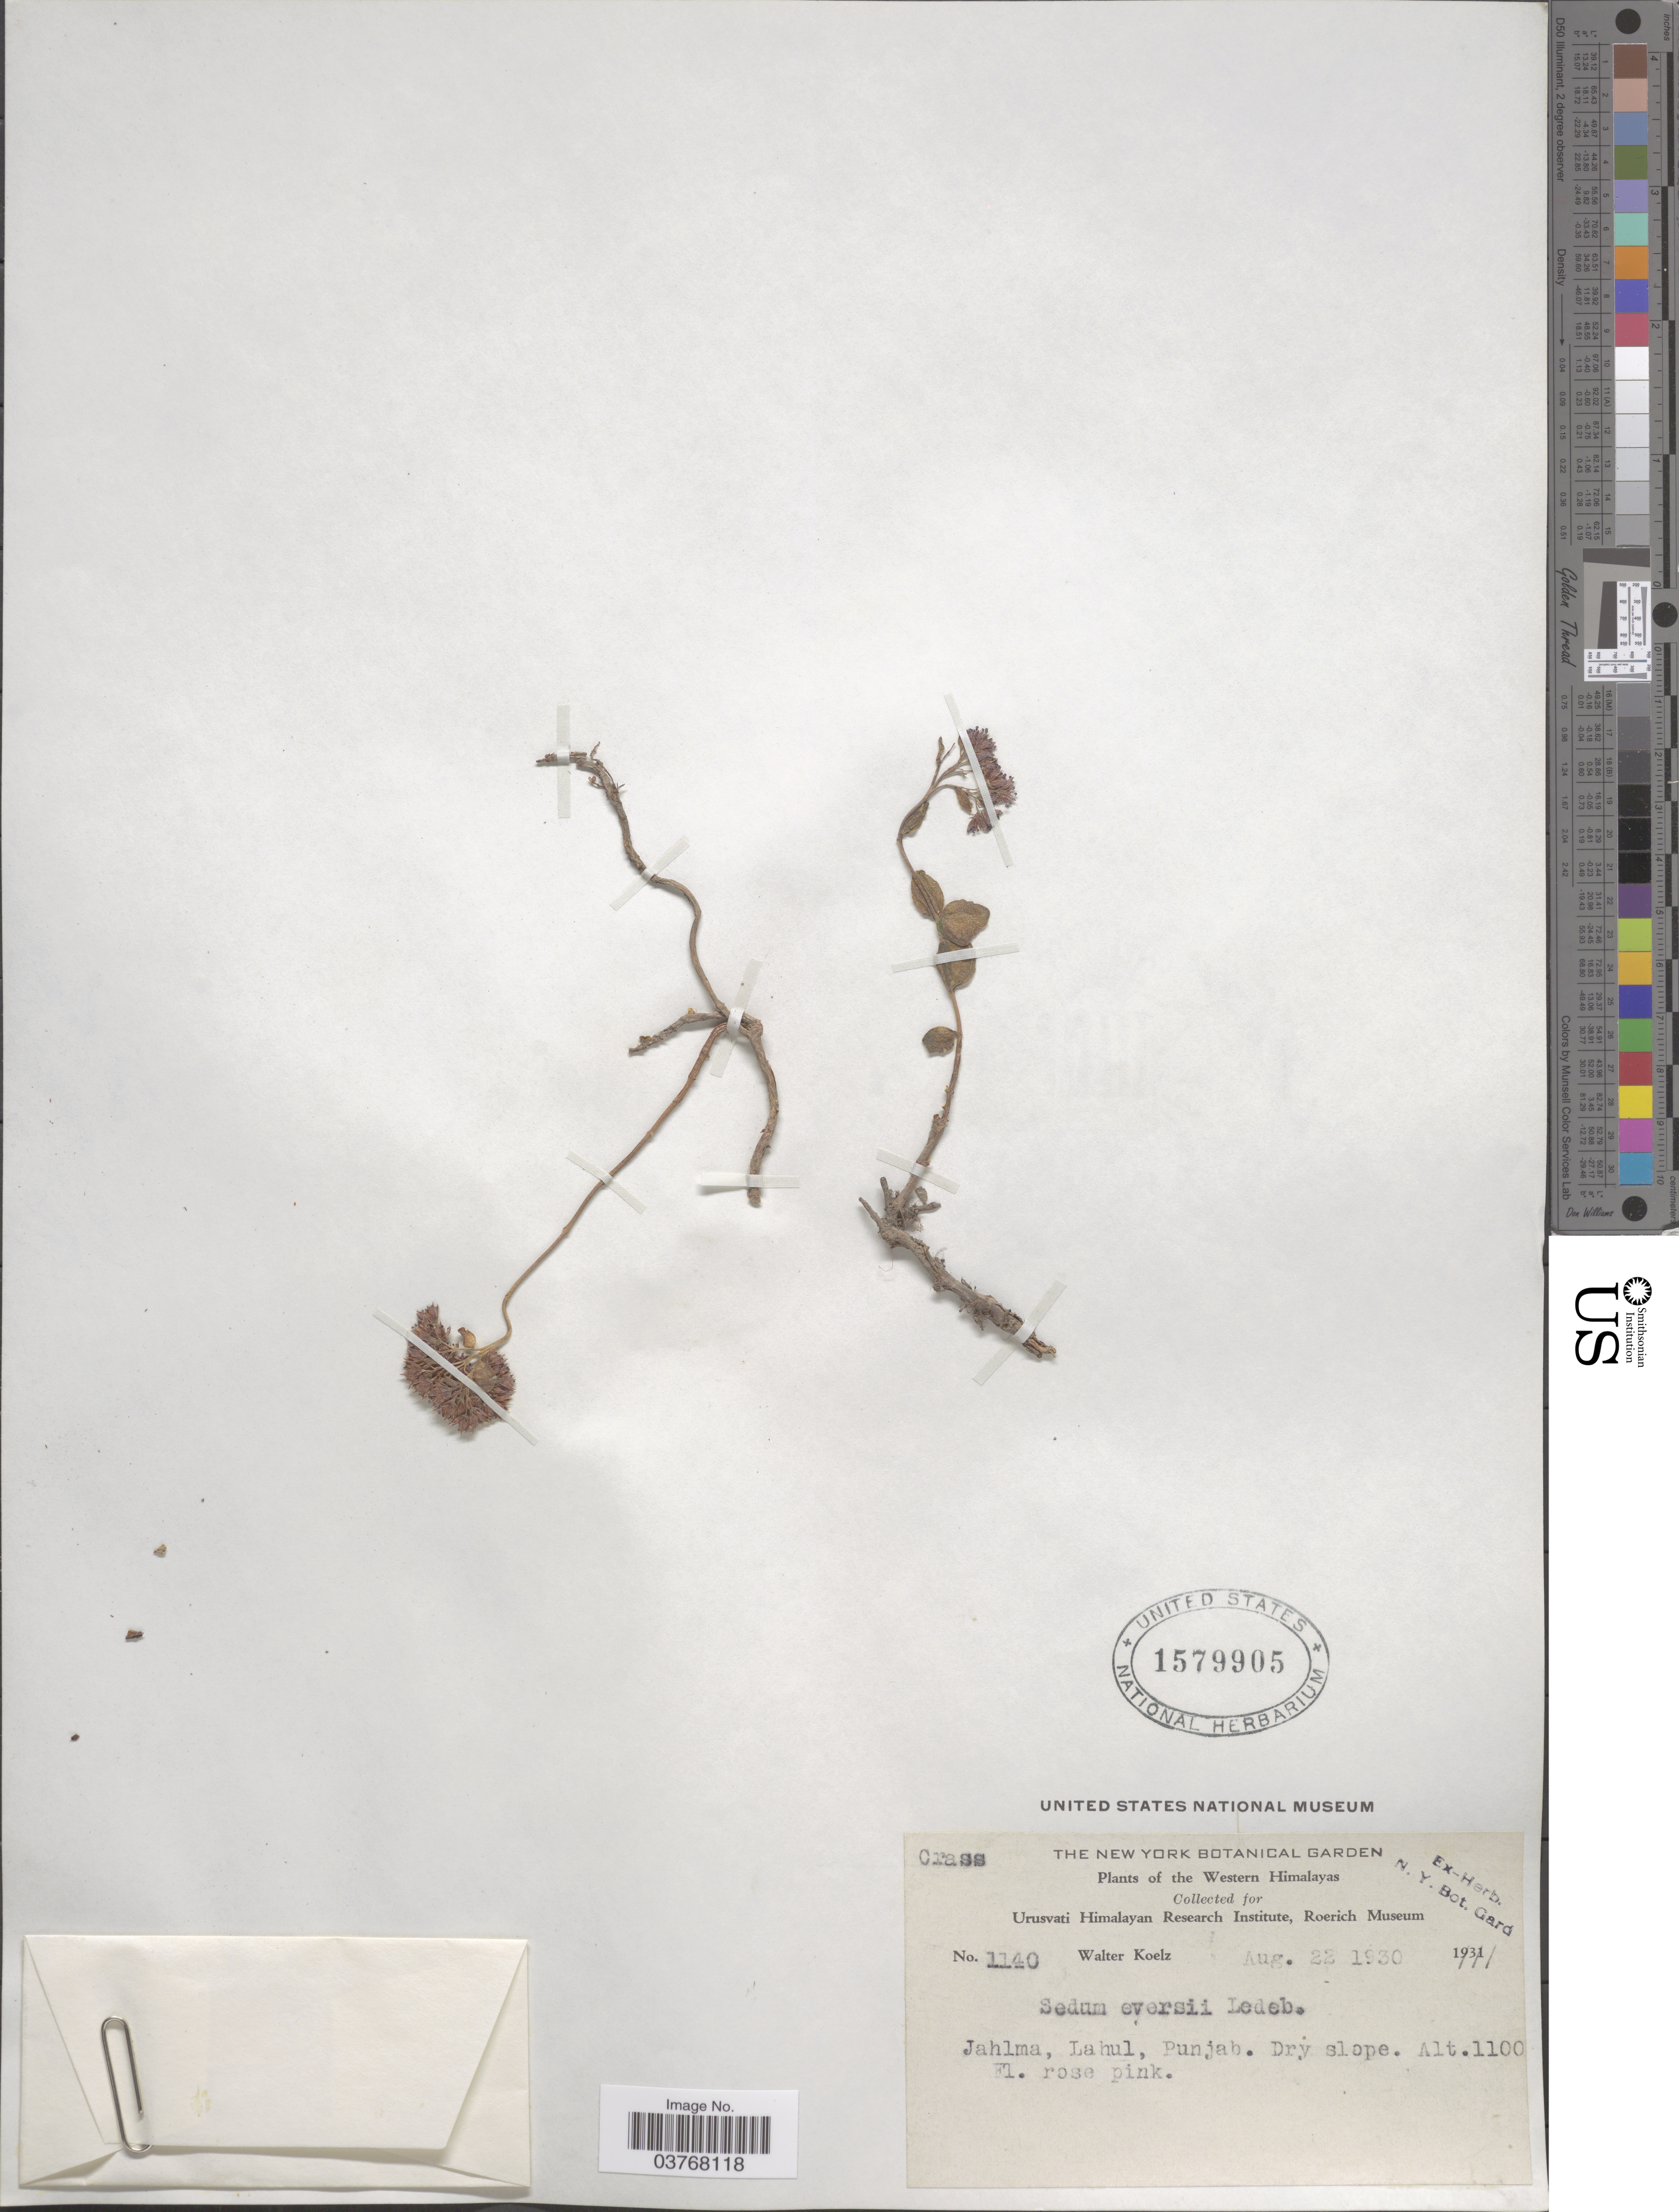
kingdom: Plantae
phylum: Tracheophyta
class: Magnoliopsida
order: Saxifragales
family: Crassulaceae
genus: Hylotelephium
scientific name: Hylotelephium ewersii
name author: (Ledeb.) H. Ohba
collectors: W. N. Koelz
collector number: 1140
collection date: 1930-08-22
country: India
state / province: Punjab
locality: Western Himalayas. Jahlma, Lahul, Punjab.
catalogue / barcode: US 1579905